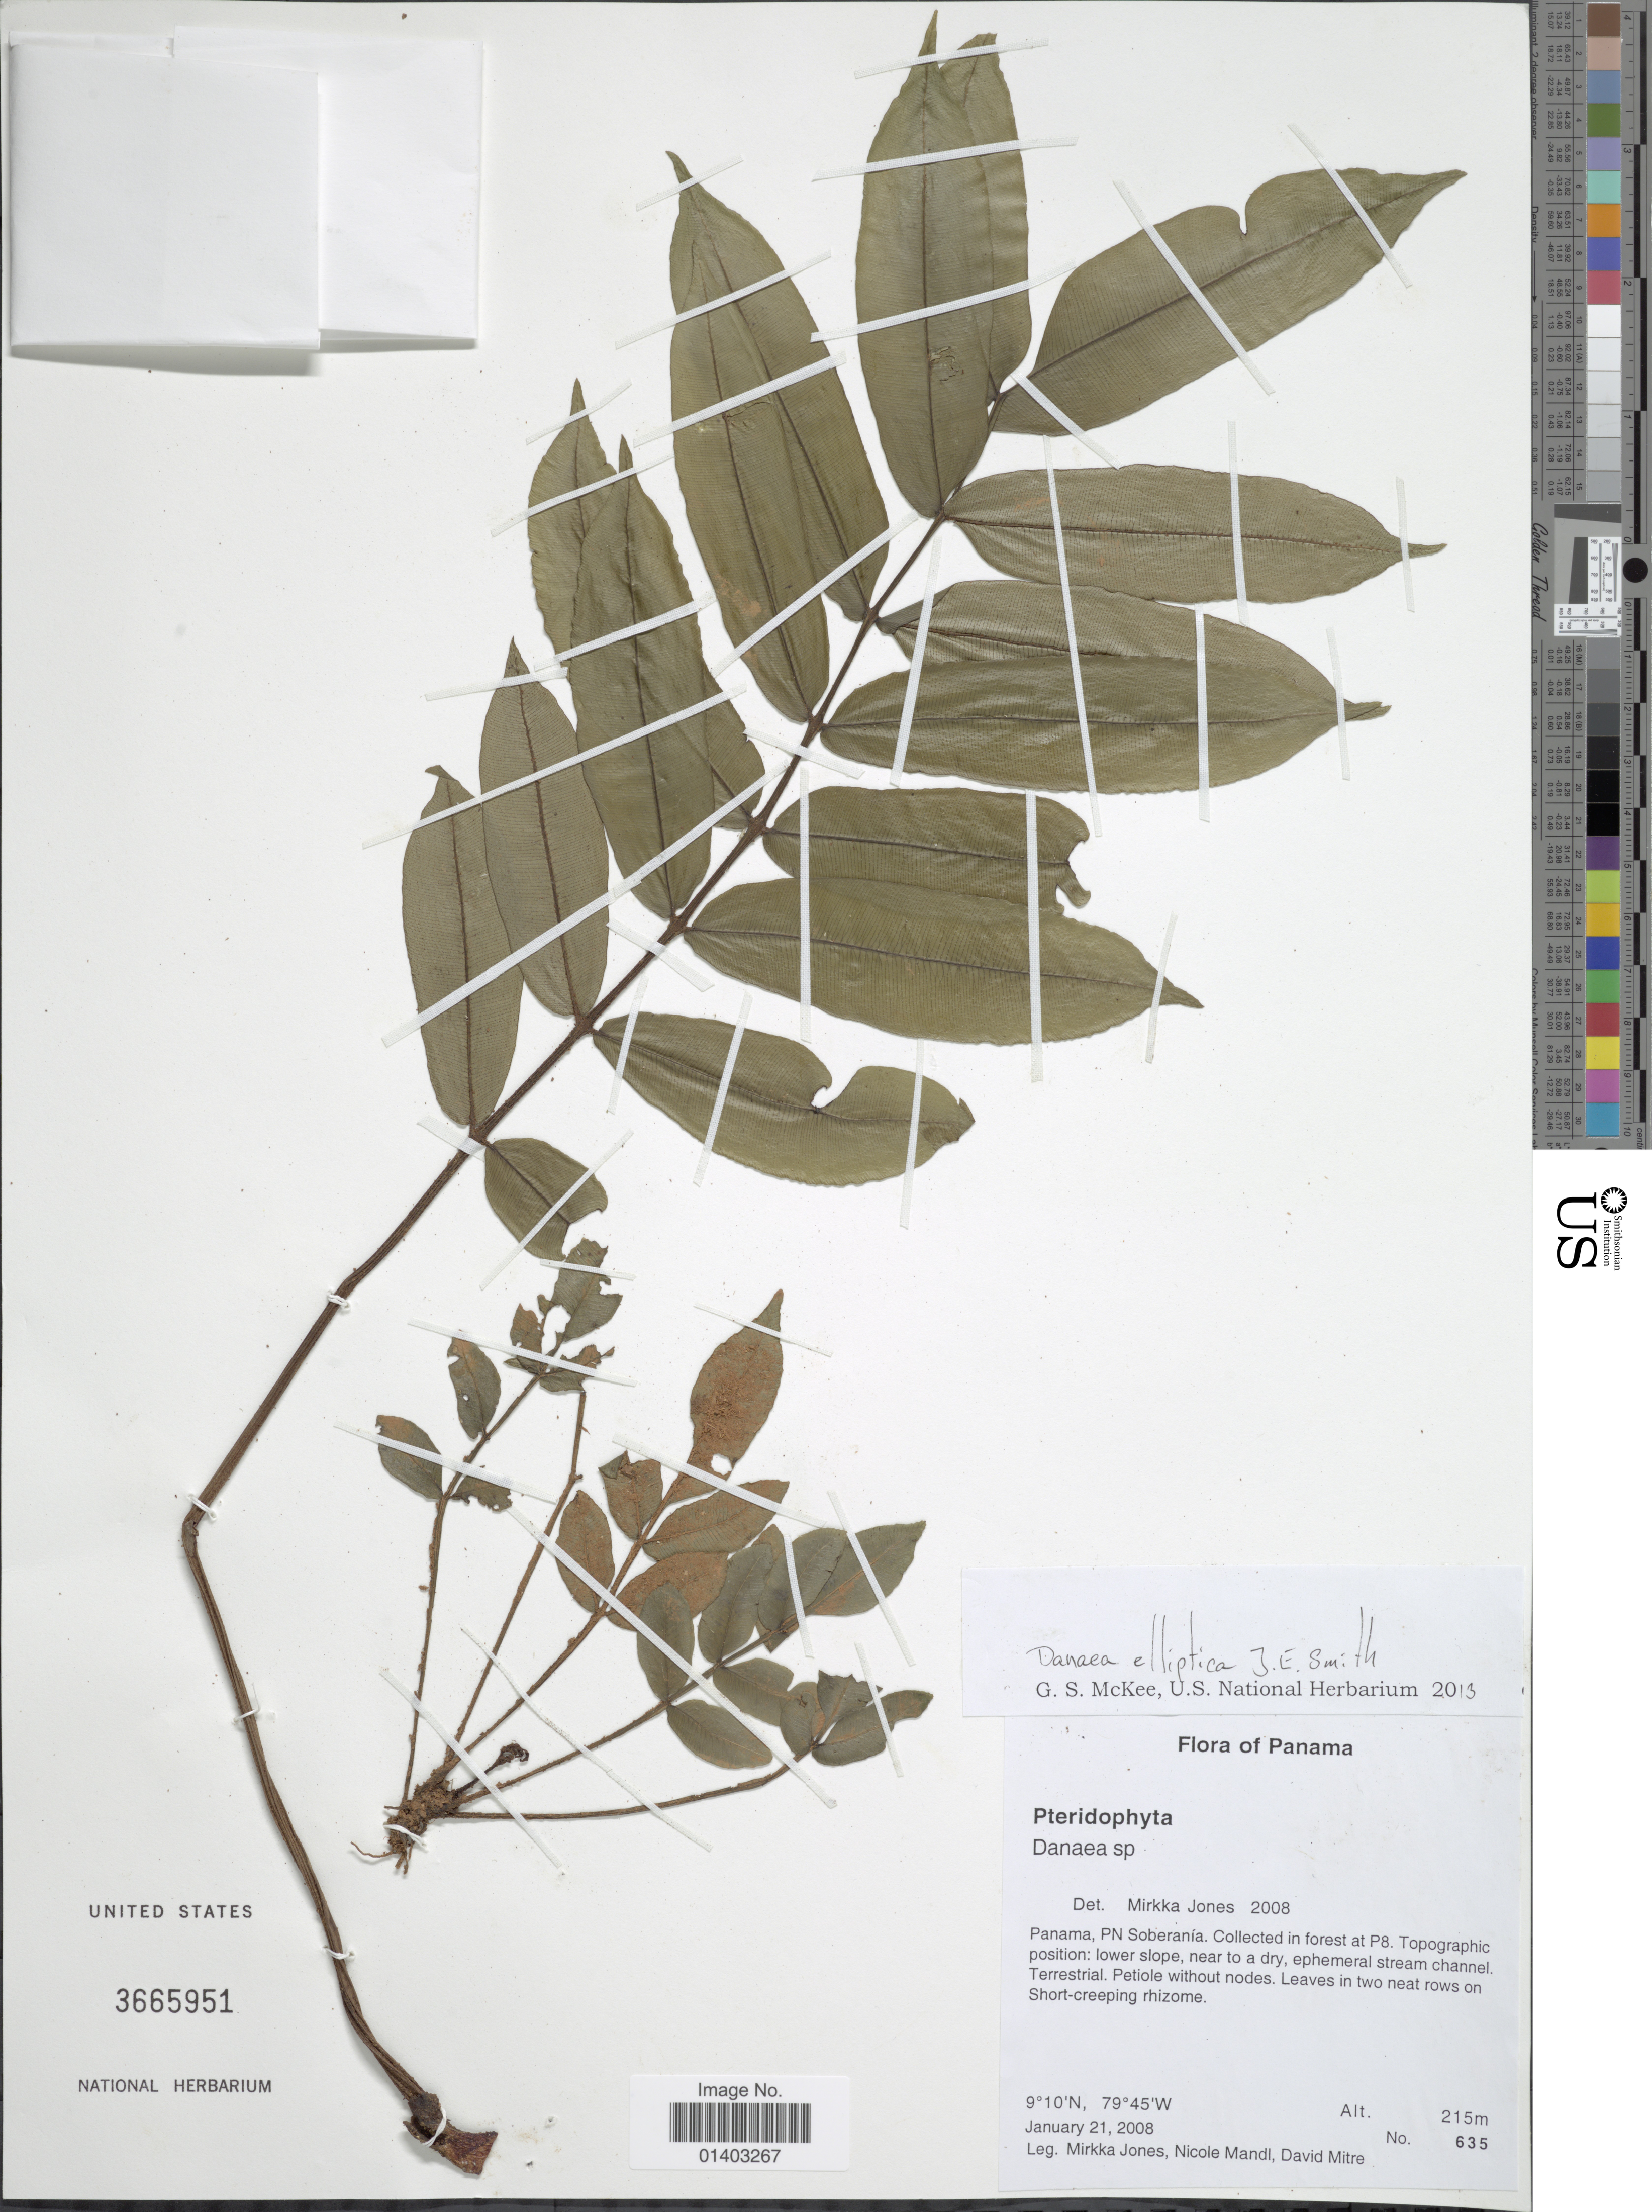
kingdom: Plantae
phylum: Tracheophyta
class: Polypodiopsida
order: Marattiales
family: Marattiaceae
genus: Danaea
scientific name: Danaea elliptica subsp. elliptica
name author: Sm.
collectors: M. Jones, N. Mandl & D. Mitre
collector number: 635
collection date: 2008-01-21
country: Panama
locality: PN Soberania. Collected in forest at P8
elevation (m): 215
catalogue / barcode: US 3665951